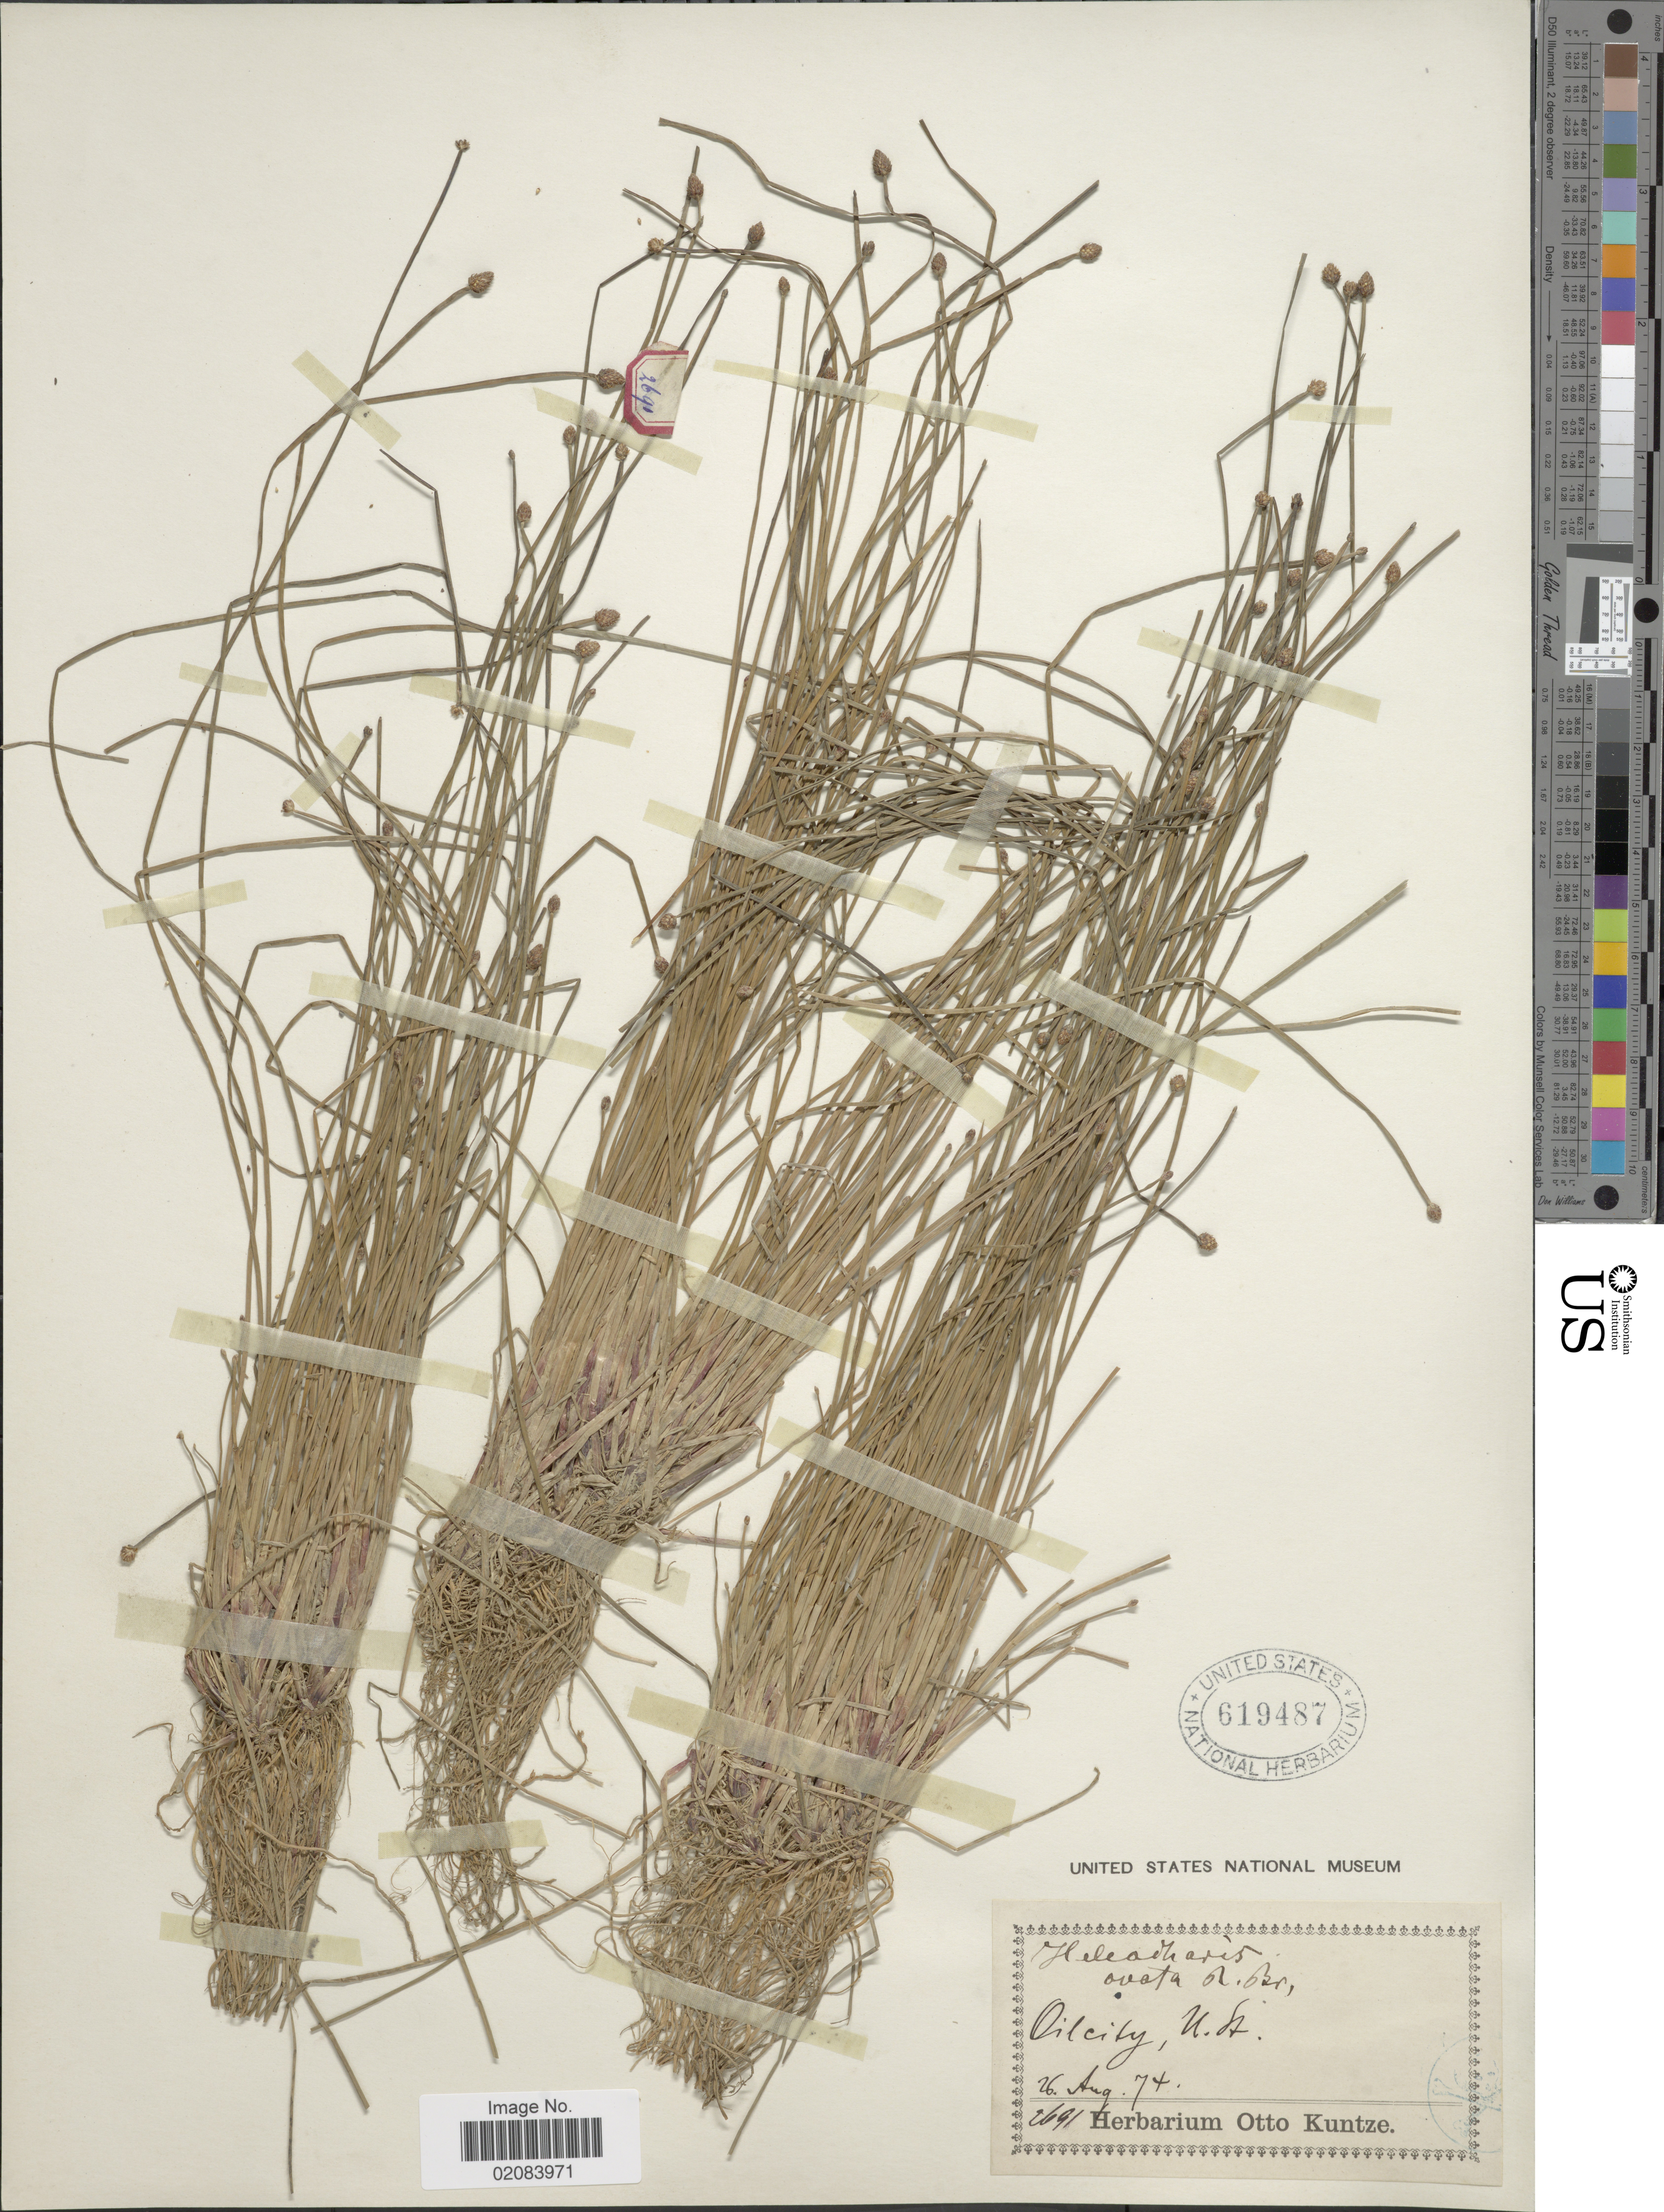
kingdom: Plantae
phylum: Tracheophyta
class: Liliopsida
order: Poales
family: Cyperaceae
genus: Eleocharis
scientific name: Eleocharis ovata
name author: (Roth) Roem. & Schult.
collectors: ex herb. Otto Kuntze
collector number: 2691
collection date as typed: Transcribed d/m/y: 26/8/74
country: United States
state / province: New Hampshire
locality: Oilcity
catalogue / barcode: US 619487